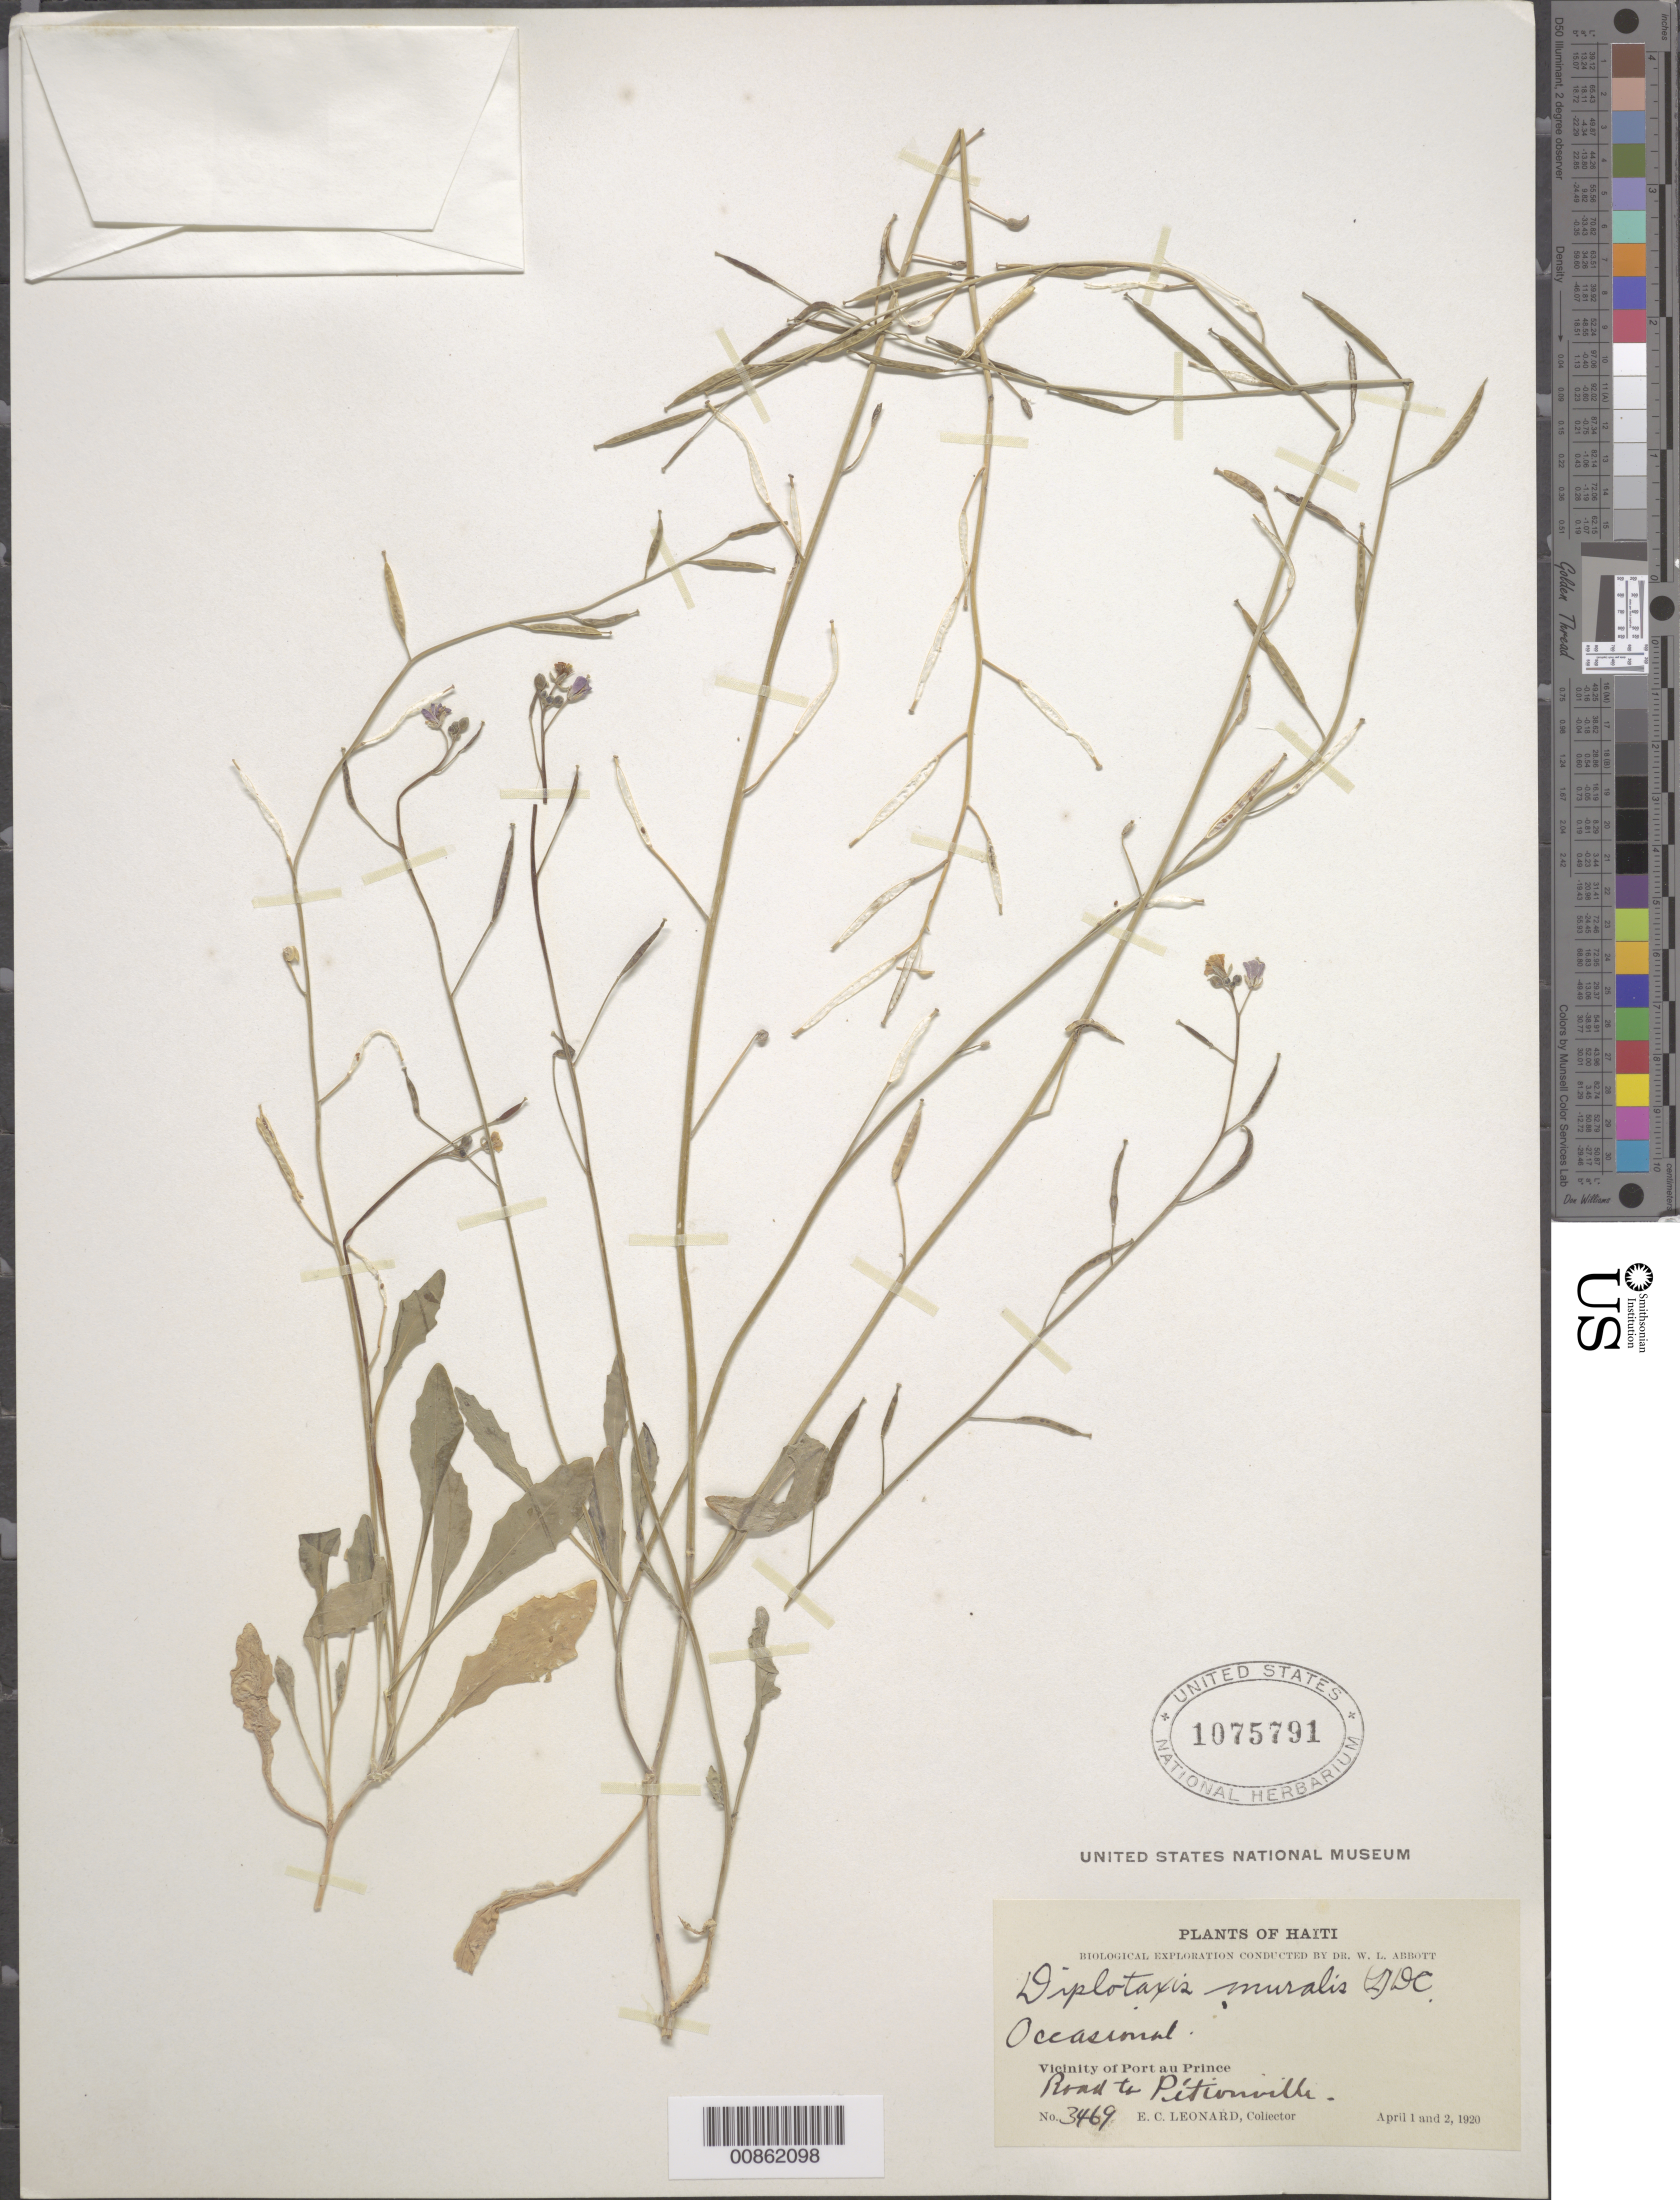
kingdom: Plantae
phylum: Tracheophyta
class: Magnoliopsida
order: Brassicales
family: Brassicaceae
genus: Diplotaxis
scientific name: Diplotaxis muralis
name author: (L.) DC.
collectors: E. C. Leonard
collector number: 3469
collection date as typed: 01 Apr 1920 to 02 Apr 1920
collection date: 1920-04-01/1920-04-02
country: Haiti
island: Hispaniola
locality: Vicinity of Port au Prince. Road to Pétionville.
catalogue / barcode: US 1075791